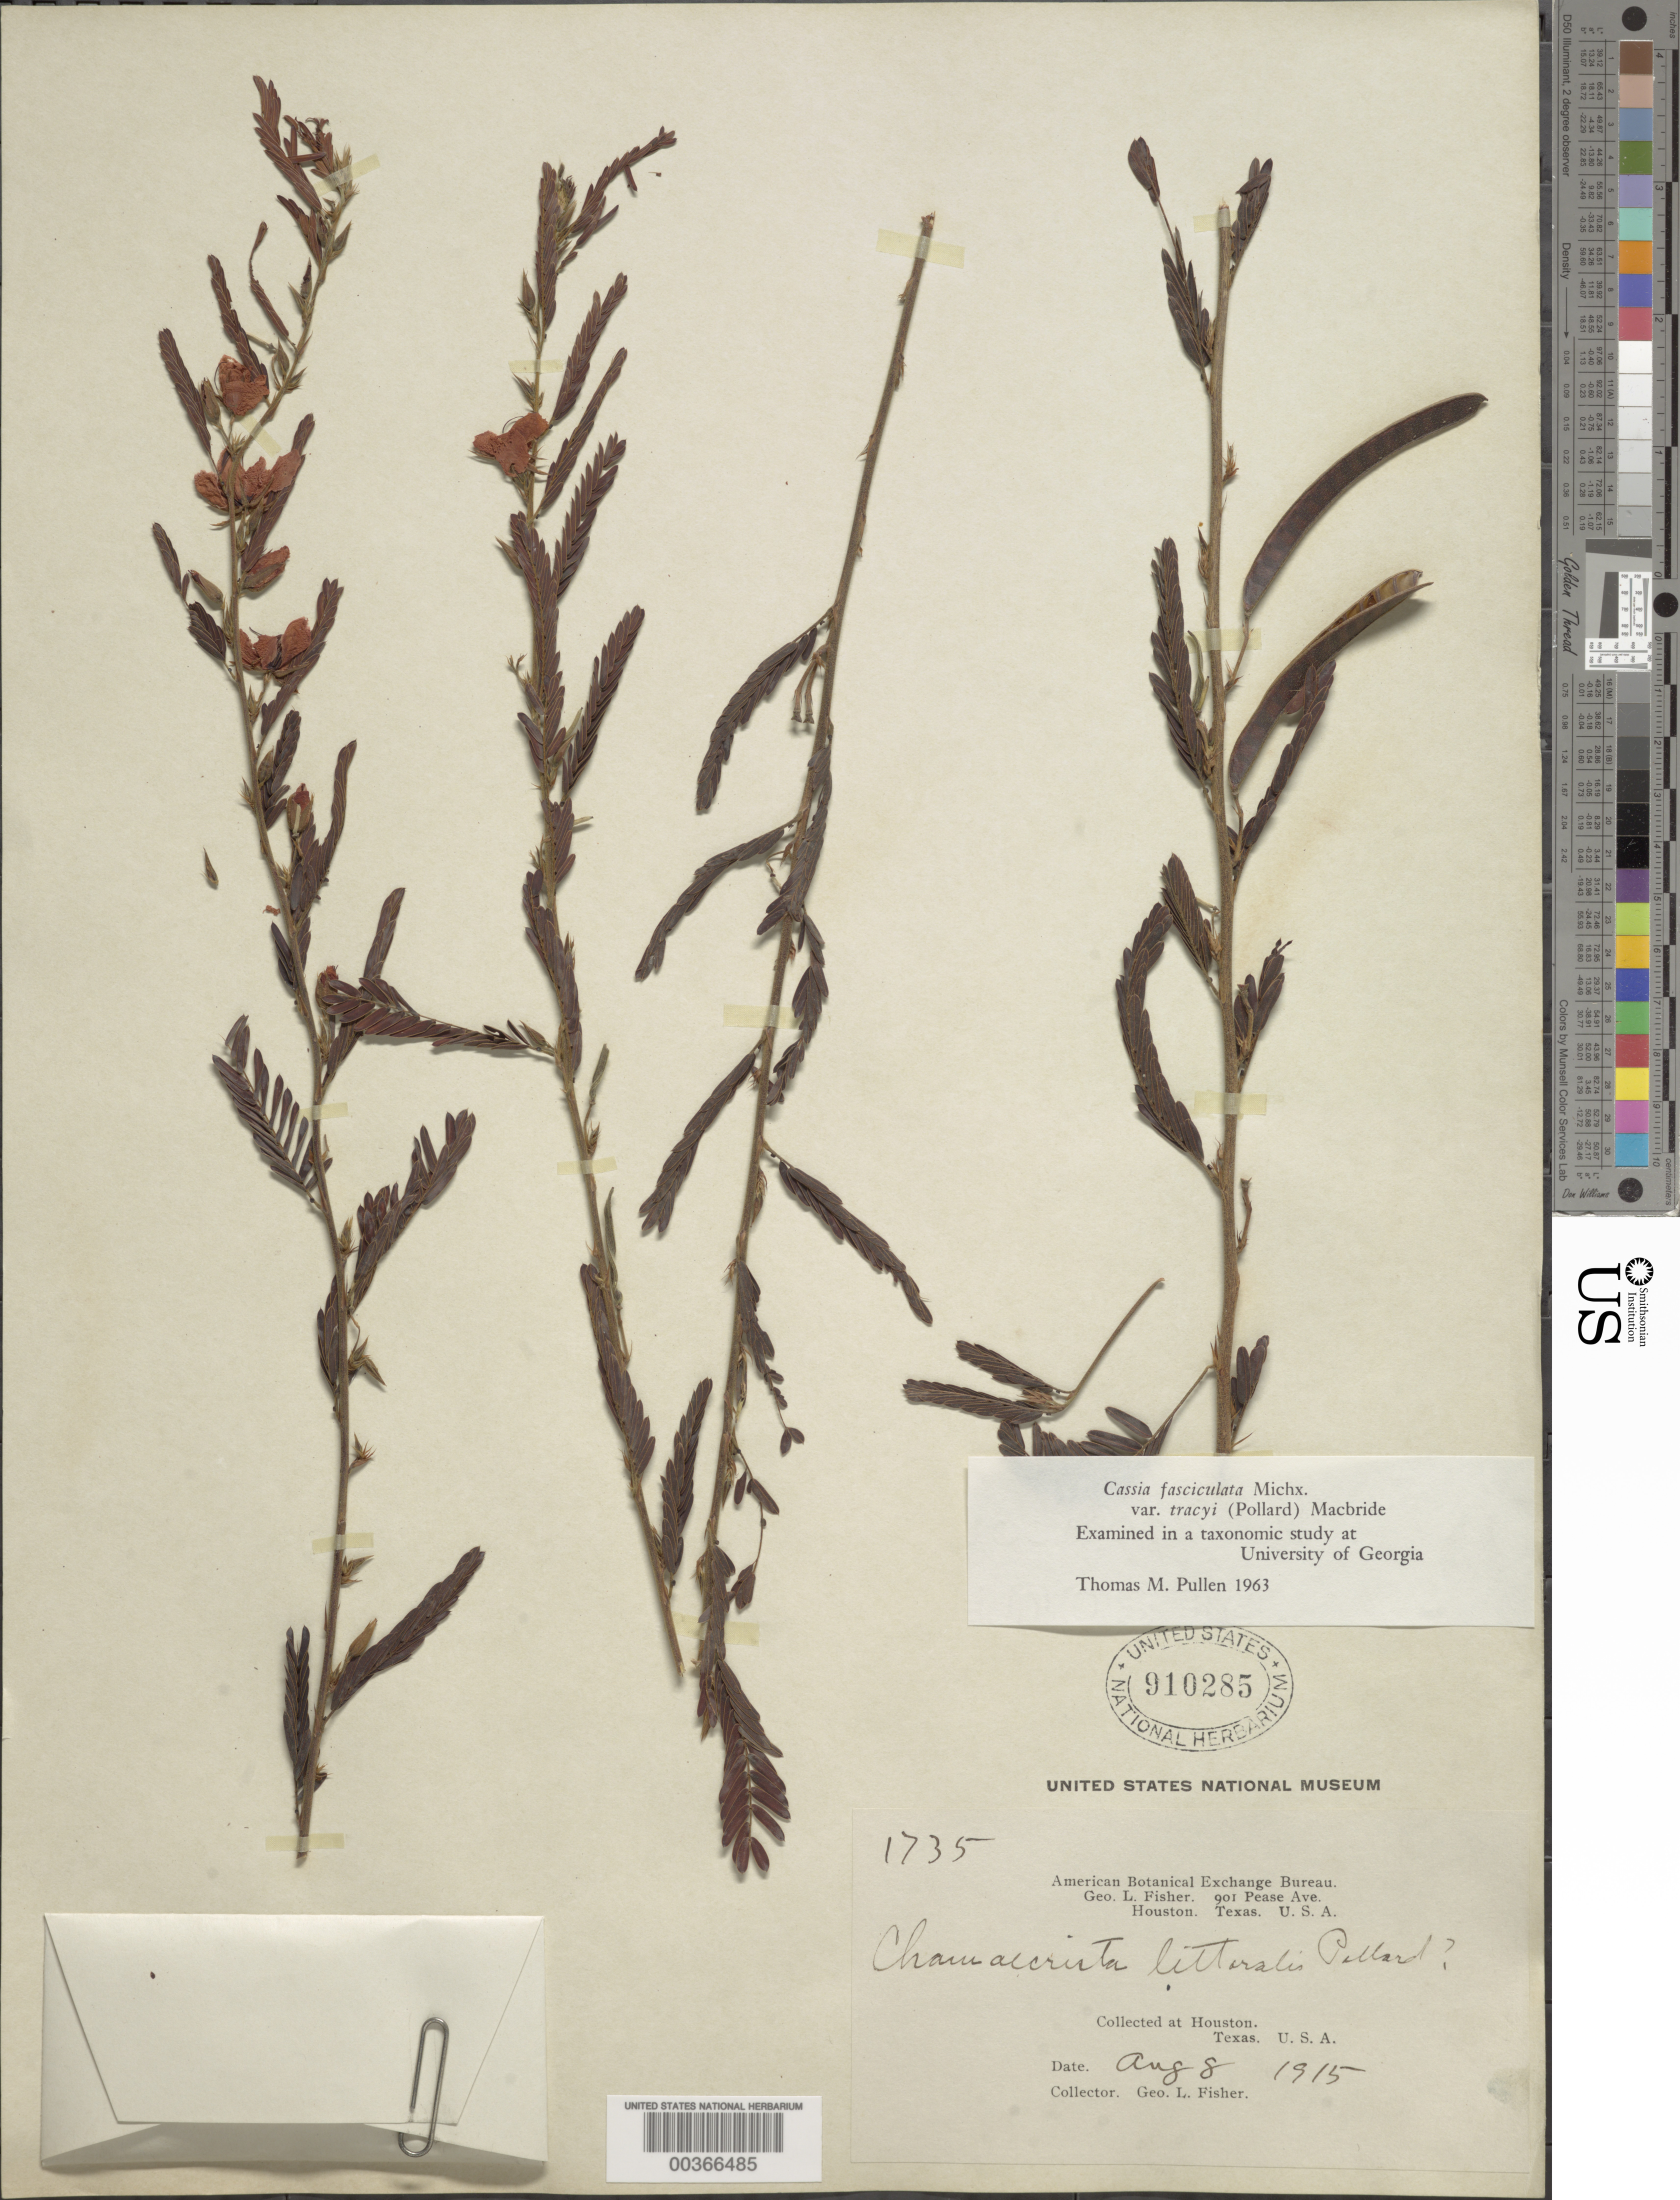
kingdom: Plantae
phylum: Tracheophyta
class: Magnoliopsida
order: Fabales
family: Fabaceae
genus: Chamaecrista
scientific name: Chamaecrista fasciculata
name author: (Michx.) Greene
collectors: G. L. Fisher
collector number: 1735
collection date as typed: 08 Aug 1915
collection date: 1915-08-08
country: United States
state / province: Texas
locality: Houston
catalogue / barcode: US 910285